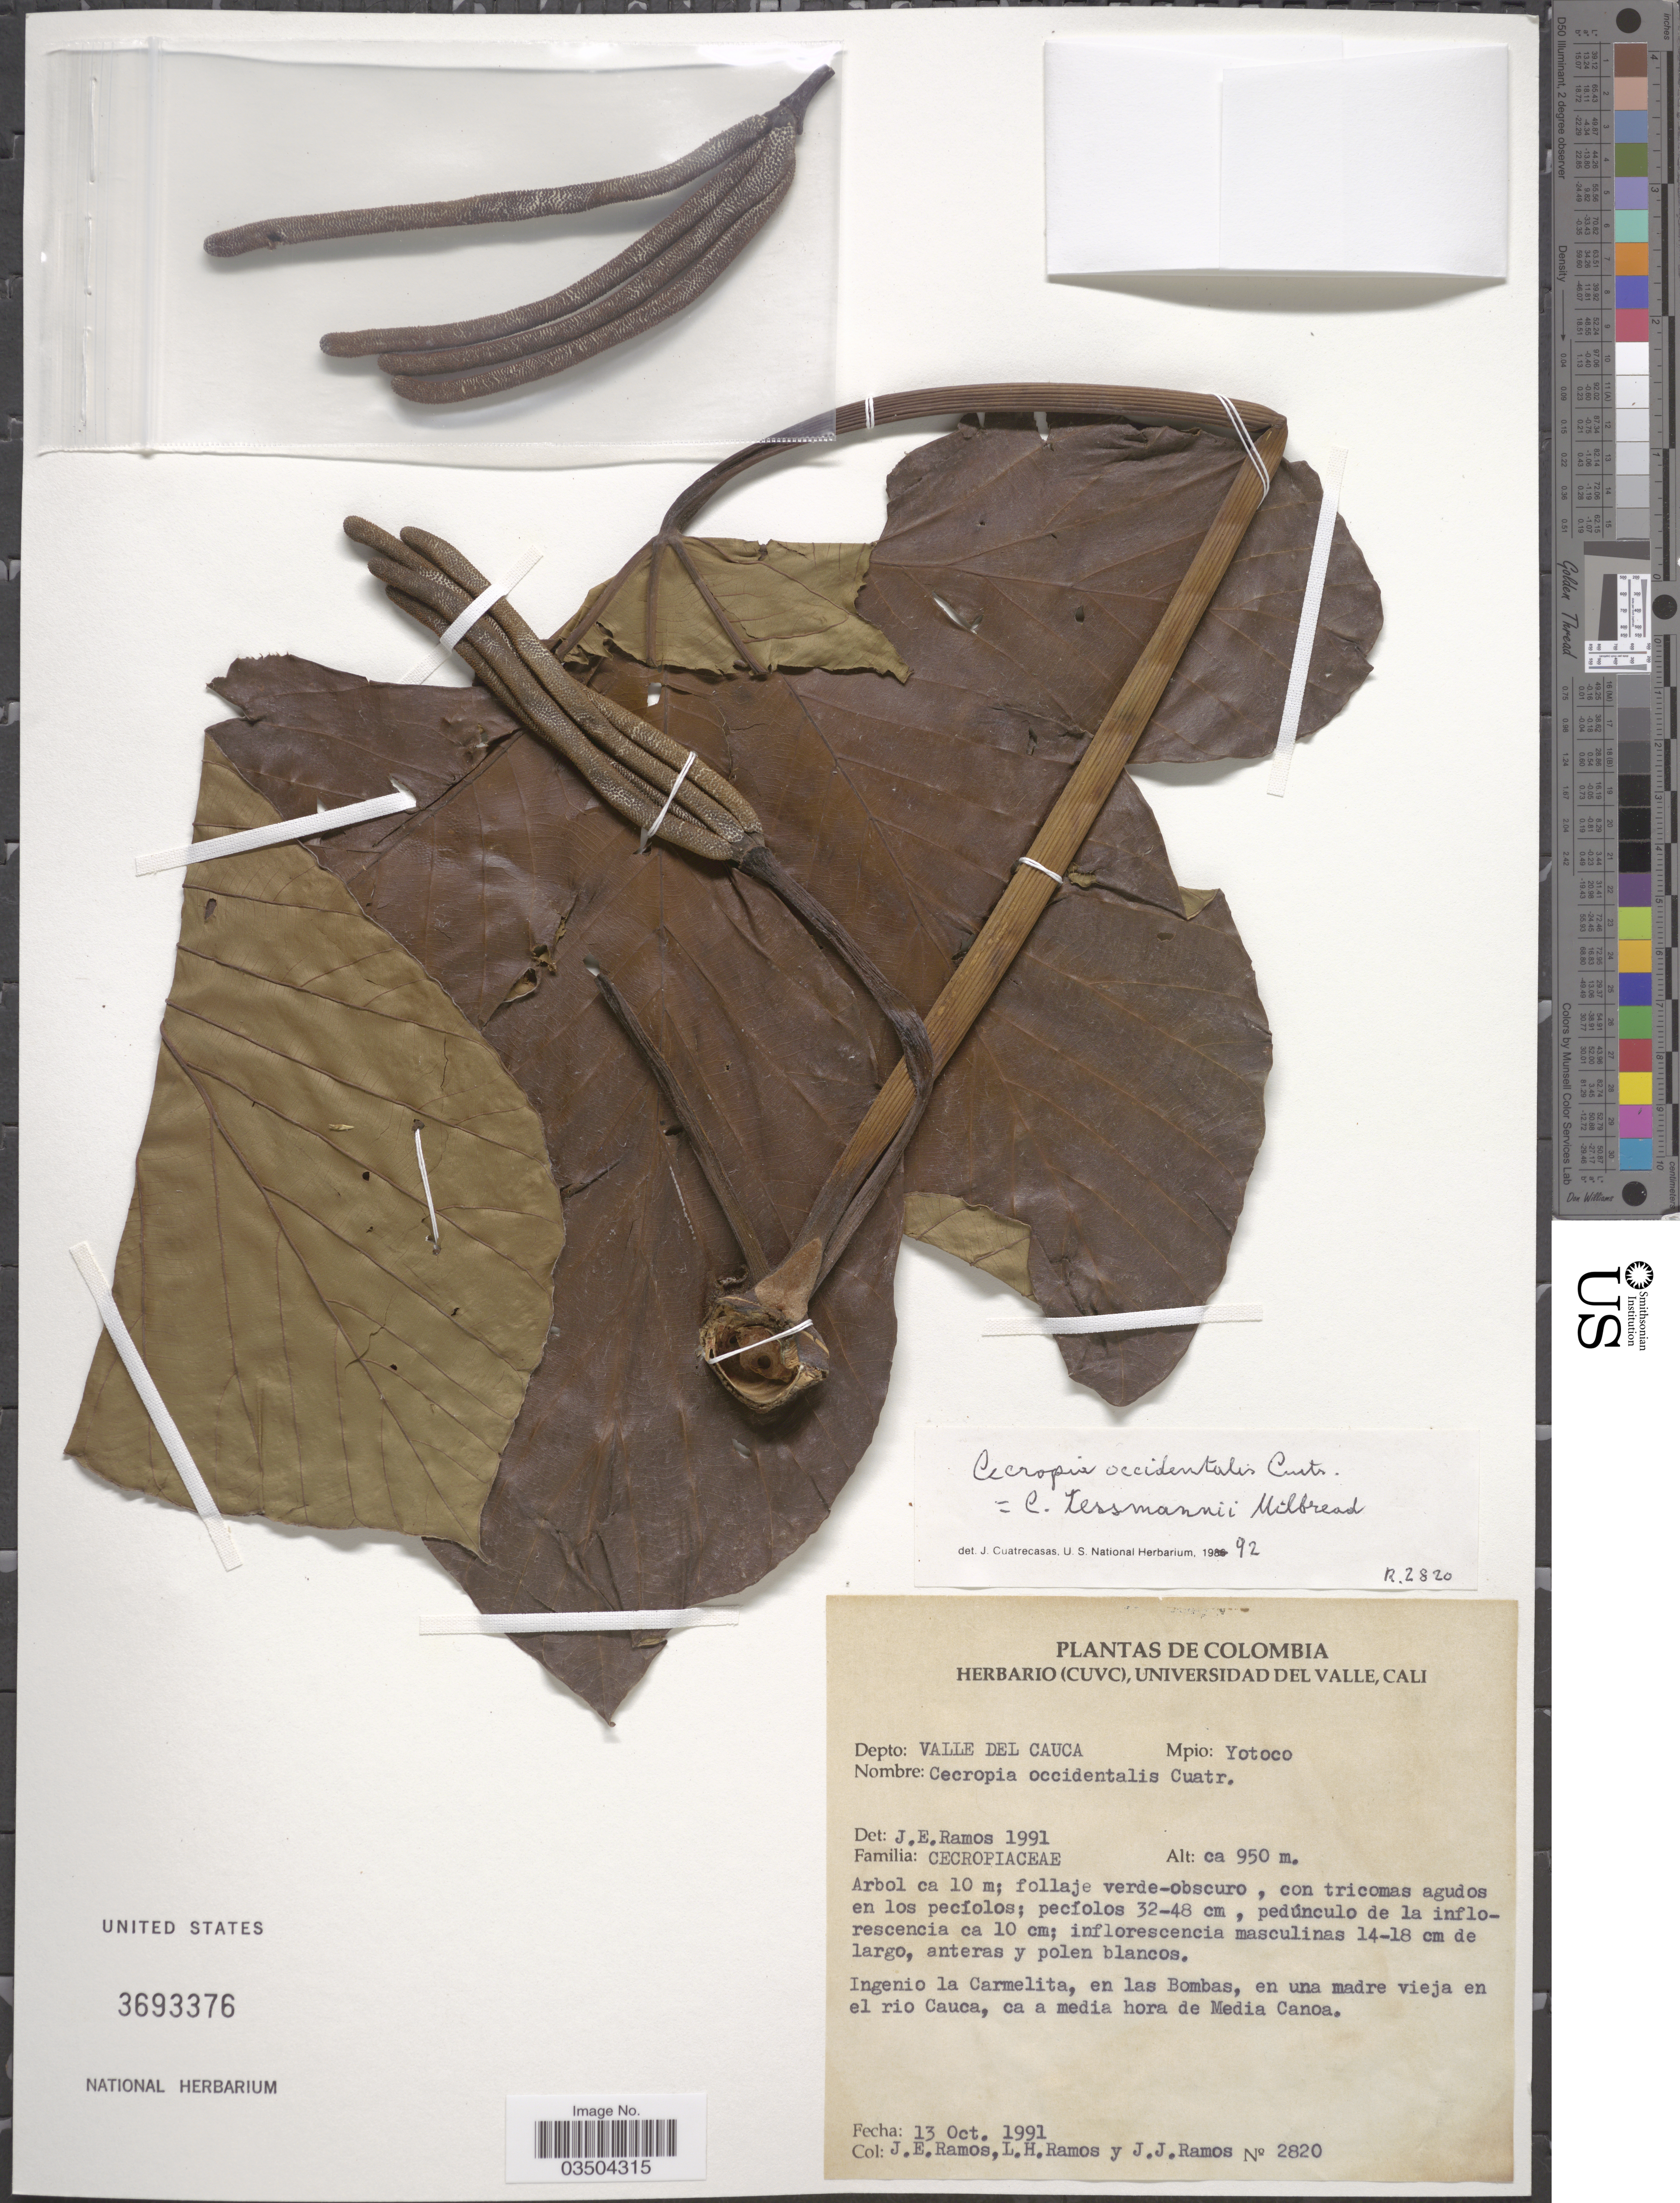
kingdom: Plantae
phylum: Tracheophyta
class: Magnoliopsida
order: Rosales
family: Urticaceae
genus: Cecropia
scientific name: Cecropia membranacea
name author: Trécul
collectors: J. E. Ramos, L. Ramos & J. J. Ramos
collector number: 2820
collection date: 1991-10-13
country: Colombia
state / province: Valle del Cauca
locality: Depto: Valle del Cauca. Mpio: Yotoco. Ingenio la Carmelita, en las Bombas, en una madre vieja en el rio Cauca, ca a media hora de Media Canoa.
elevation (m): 950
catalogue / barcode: US 3693376